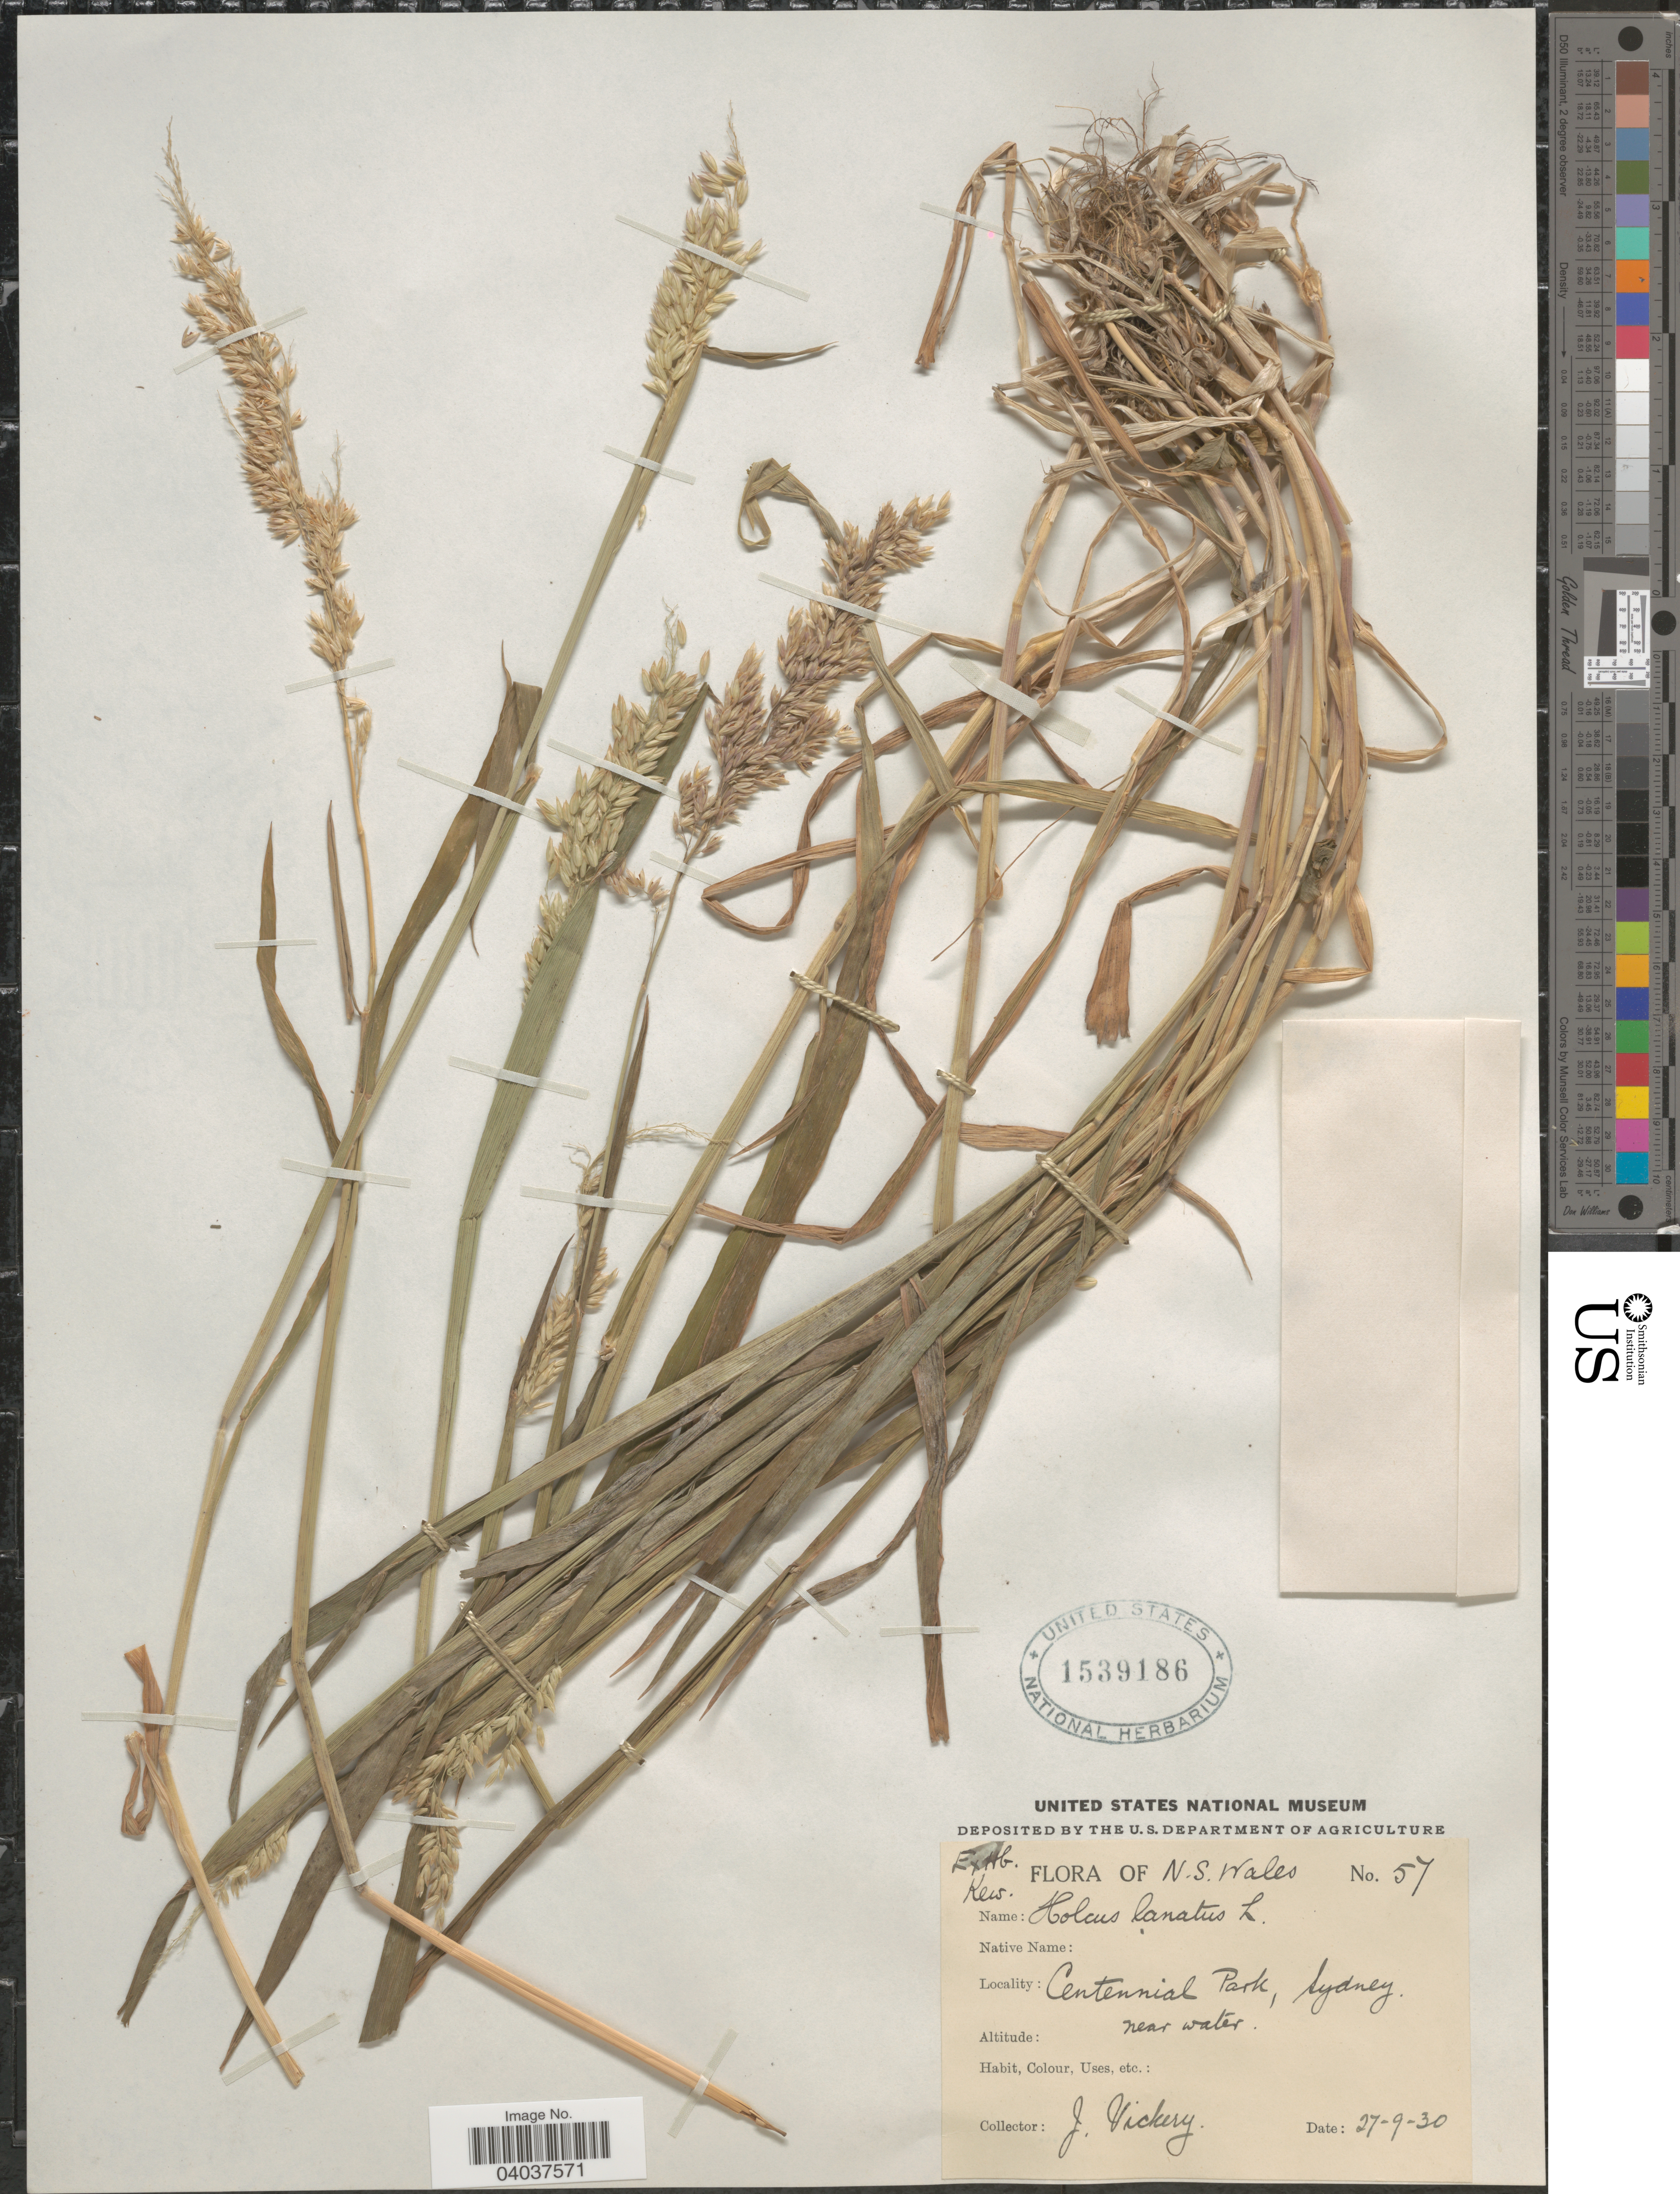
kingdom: Plantae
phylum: Tracheophyta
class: Liliopsida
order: Poales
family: Poaceae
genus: Holcus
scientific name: Holcus lanatus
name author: L.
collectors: J. Vickery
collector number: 57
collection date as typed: Transcribed d/m/y: 27/9/30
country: Australia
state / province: New South Wales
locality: N.S. Wales. Centennial Park, Sydney.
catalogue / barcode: US 1539186